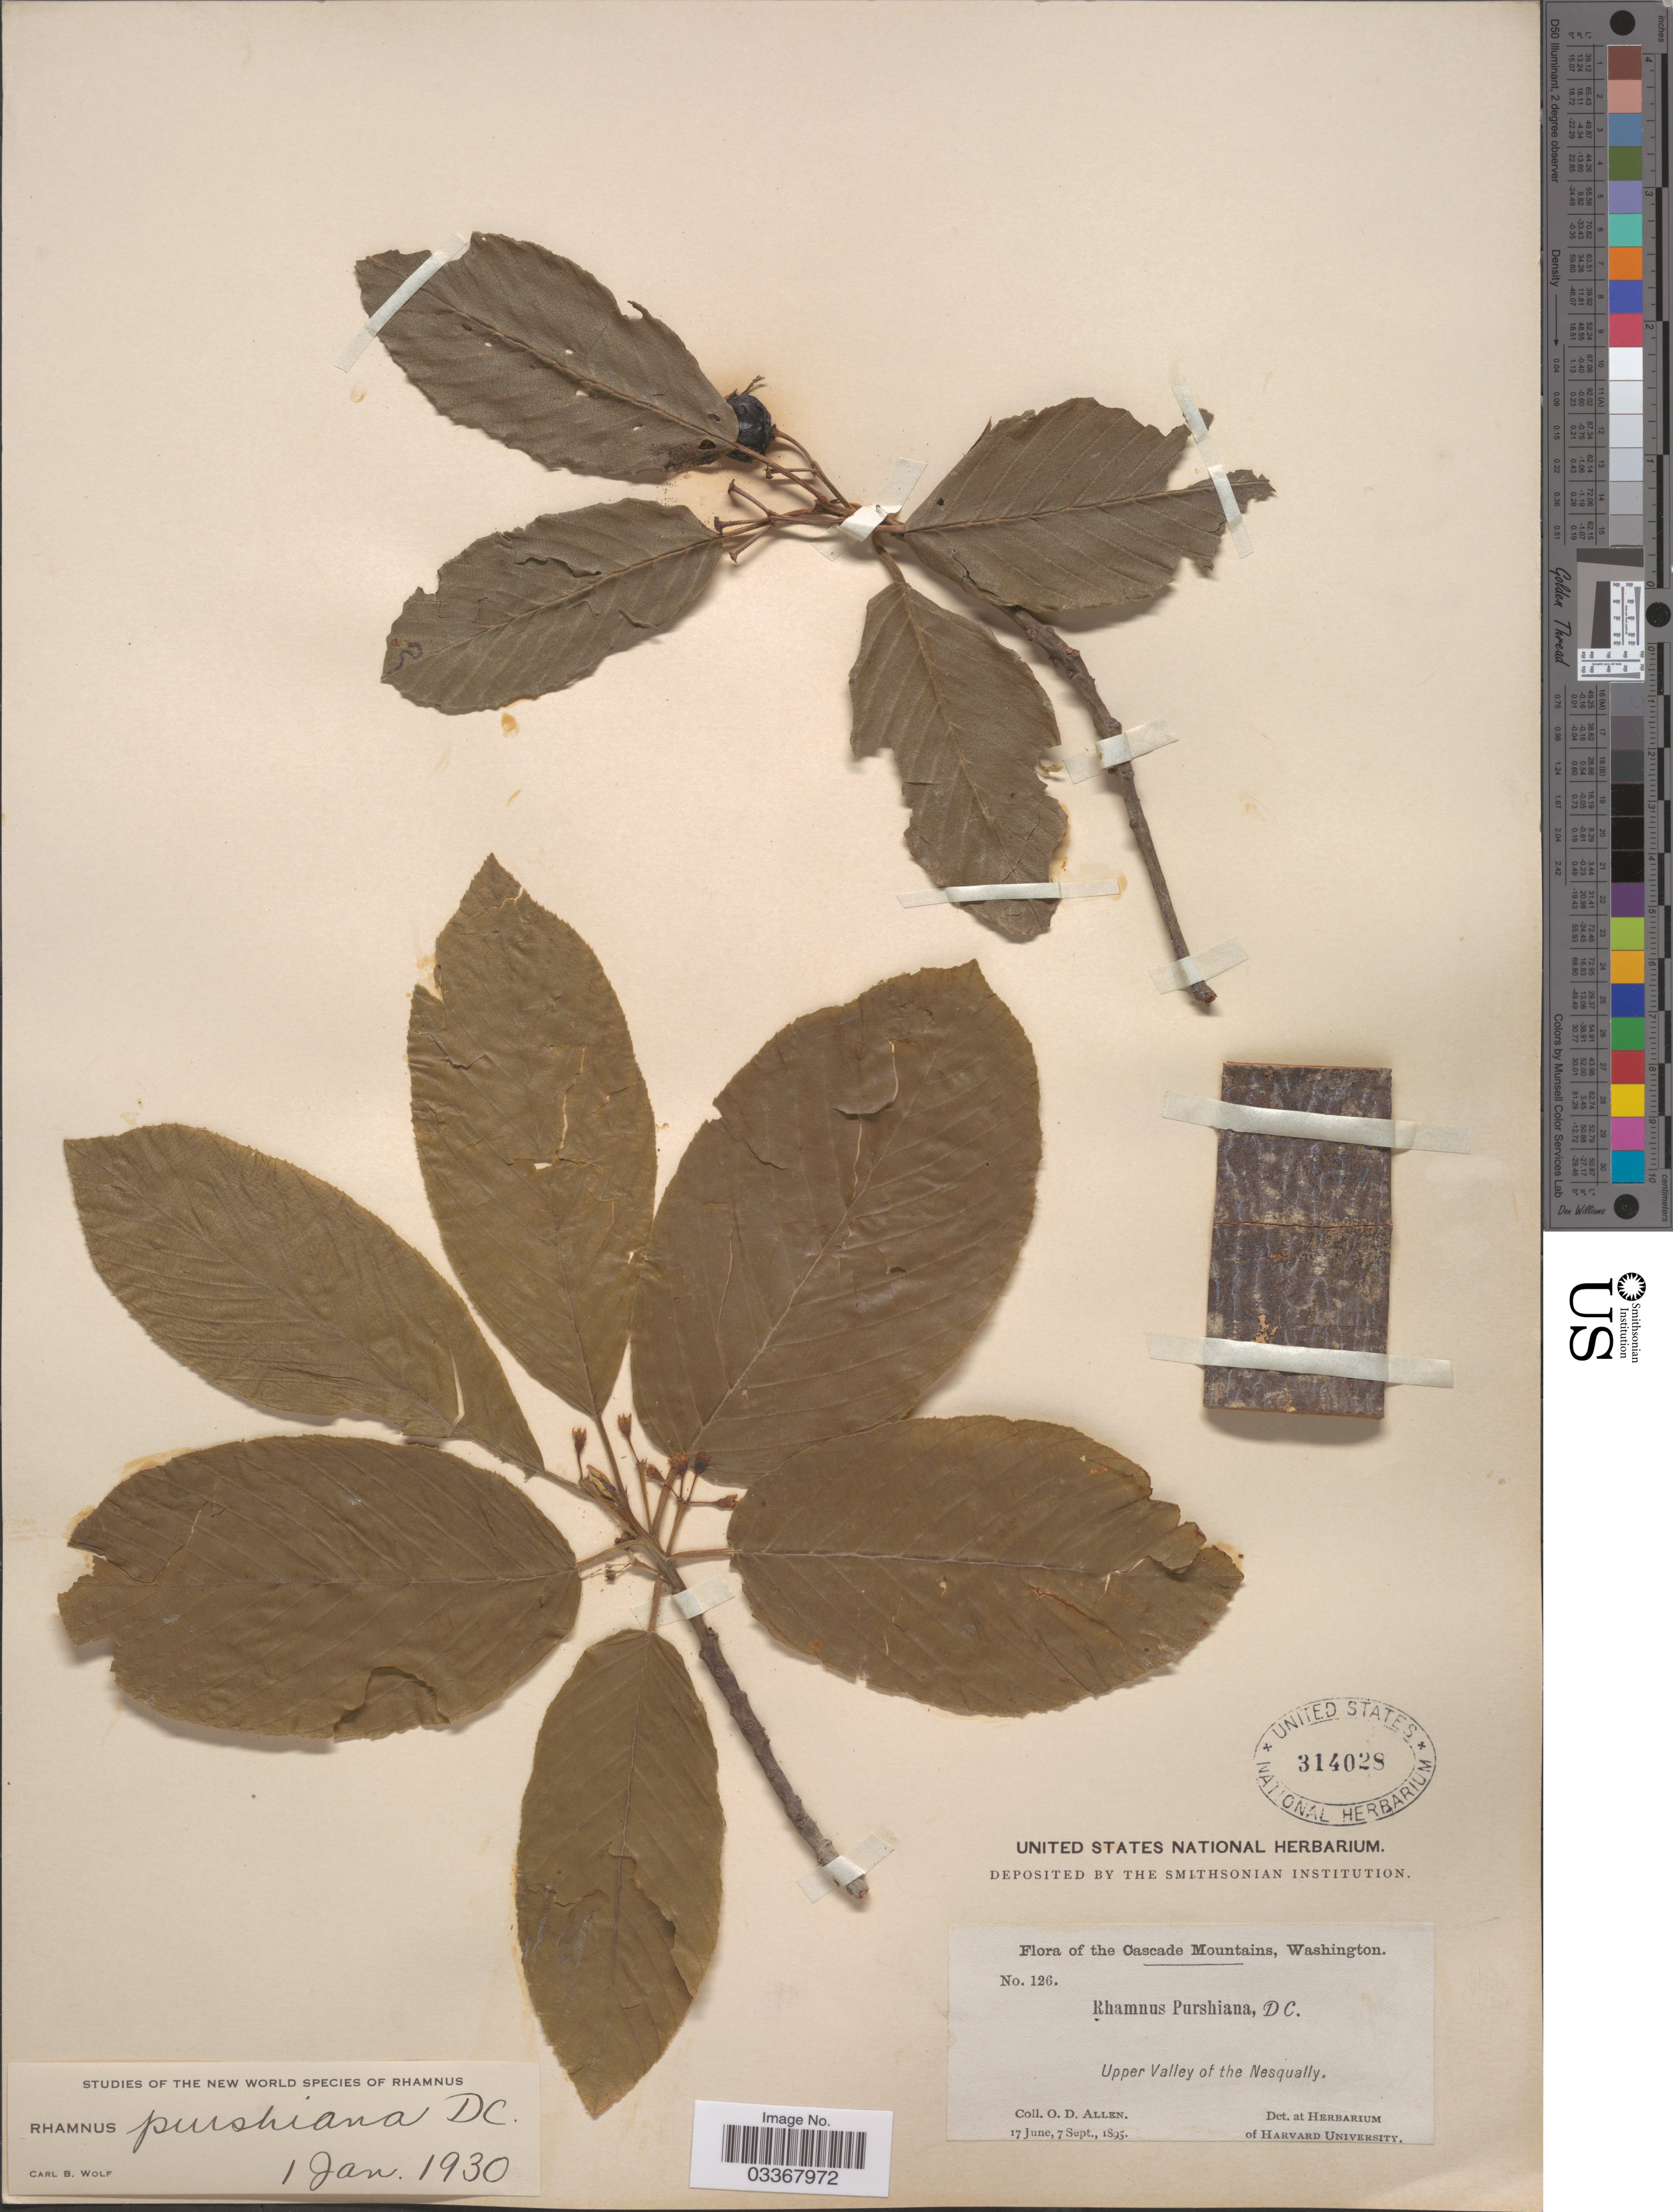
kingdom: Plantae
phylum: Tracheophyta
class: Magnoliopsida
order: Rosales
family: Rhamnaceae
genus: Frangula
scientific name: Frangula purshiana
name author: (DC.) A. Gray ex J.G. Cooper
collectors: O. D. Allen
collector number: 126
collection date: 1895-06-17/1895-09-07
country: United States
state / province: Washington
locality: The Cascade Mountains, Upper Valley of the Nesqually.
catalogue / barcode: US 314028